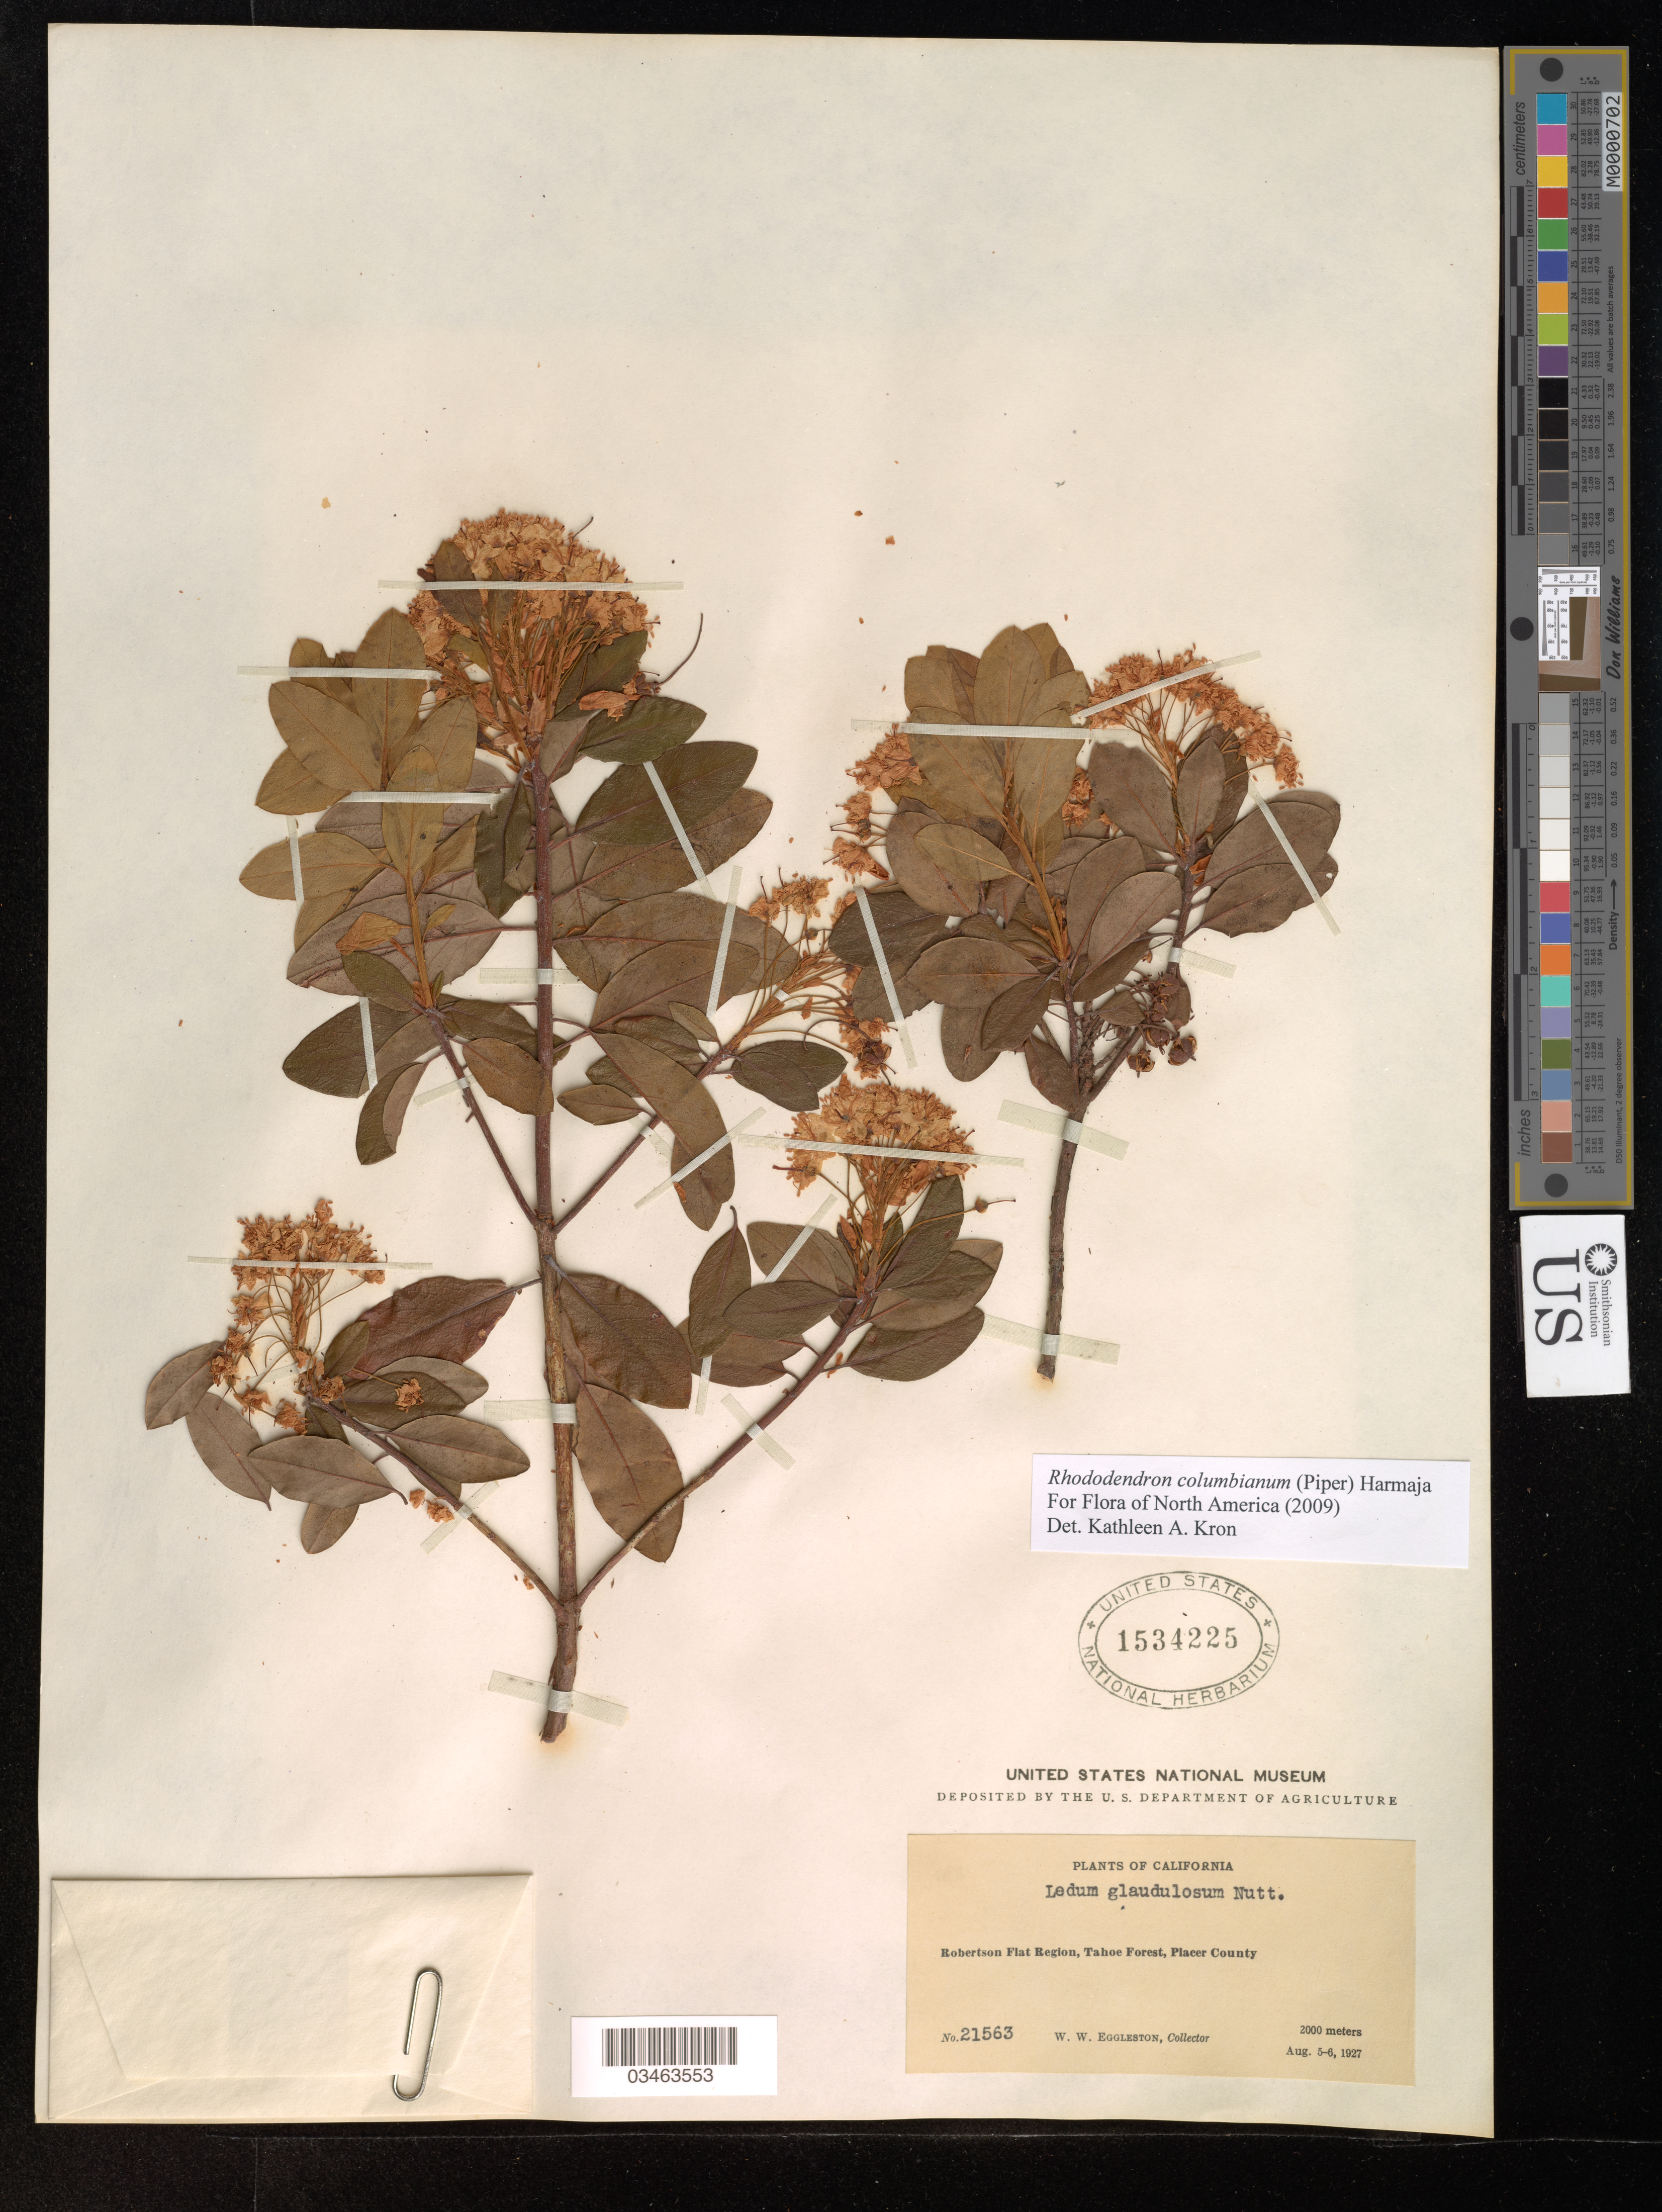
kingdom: Plantae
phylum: Tracheophyta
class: Magnoliopsida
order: Ericales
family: Ericaceae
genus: Rhododendron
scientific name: Rhododendron columbianum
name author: (Piper) Harmaja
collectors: W. W. Eggleston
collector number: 21563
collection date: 1927-08-05/1927-08-06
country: United States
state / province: California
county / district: Placer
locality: Robertson Flat Region, Tahoe Forest, Placer County.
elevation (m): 2000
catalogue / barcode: US 1534225